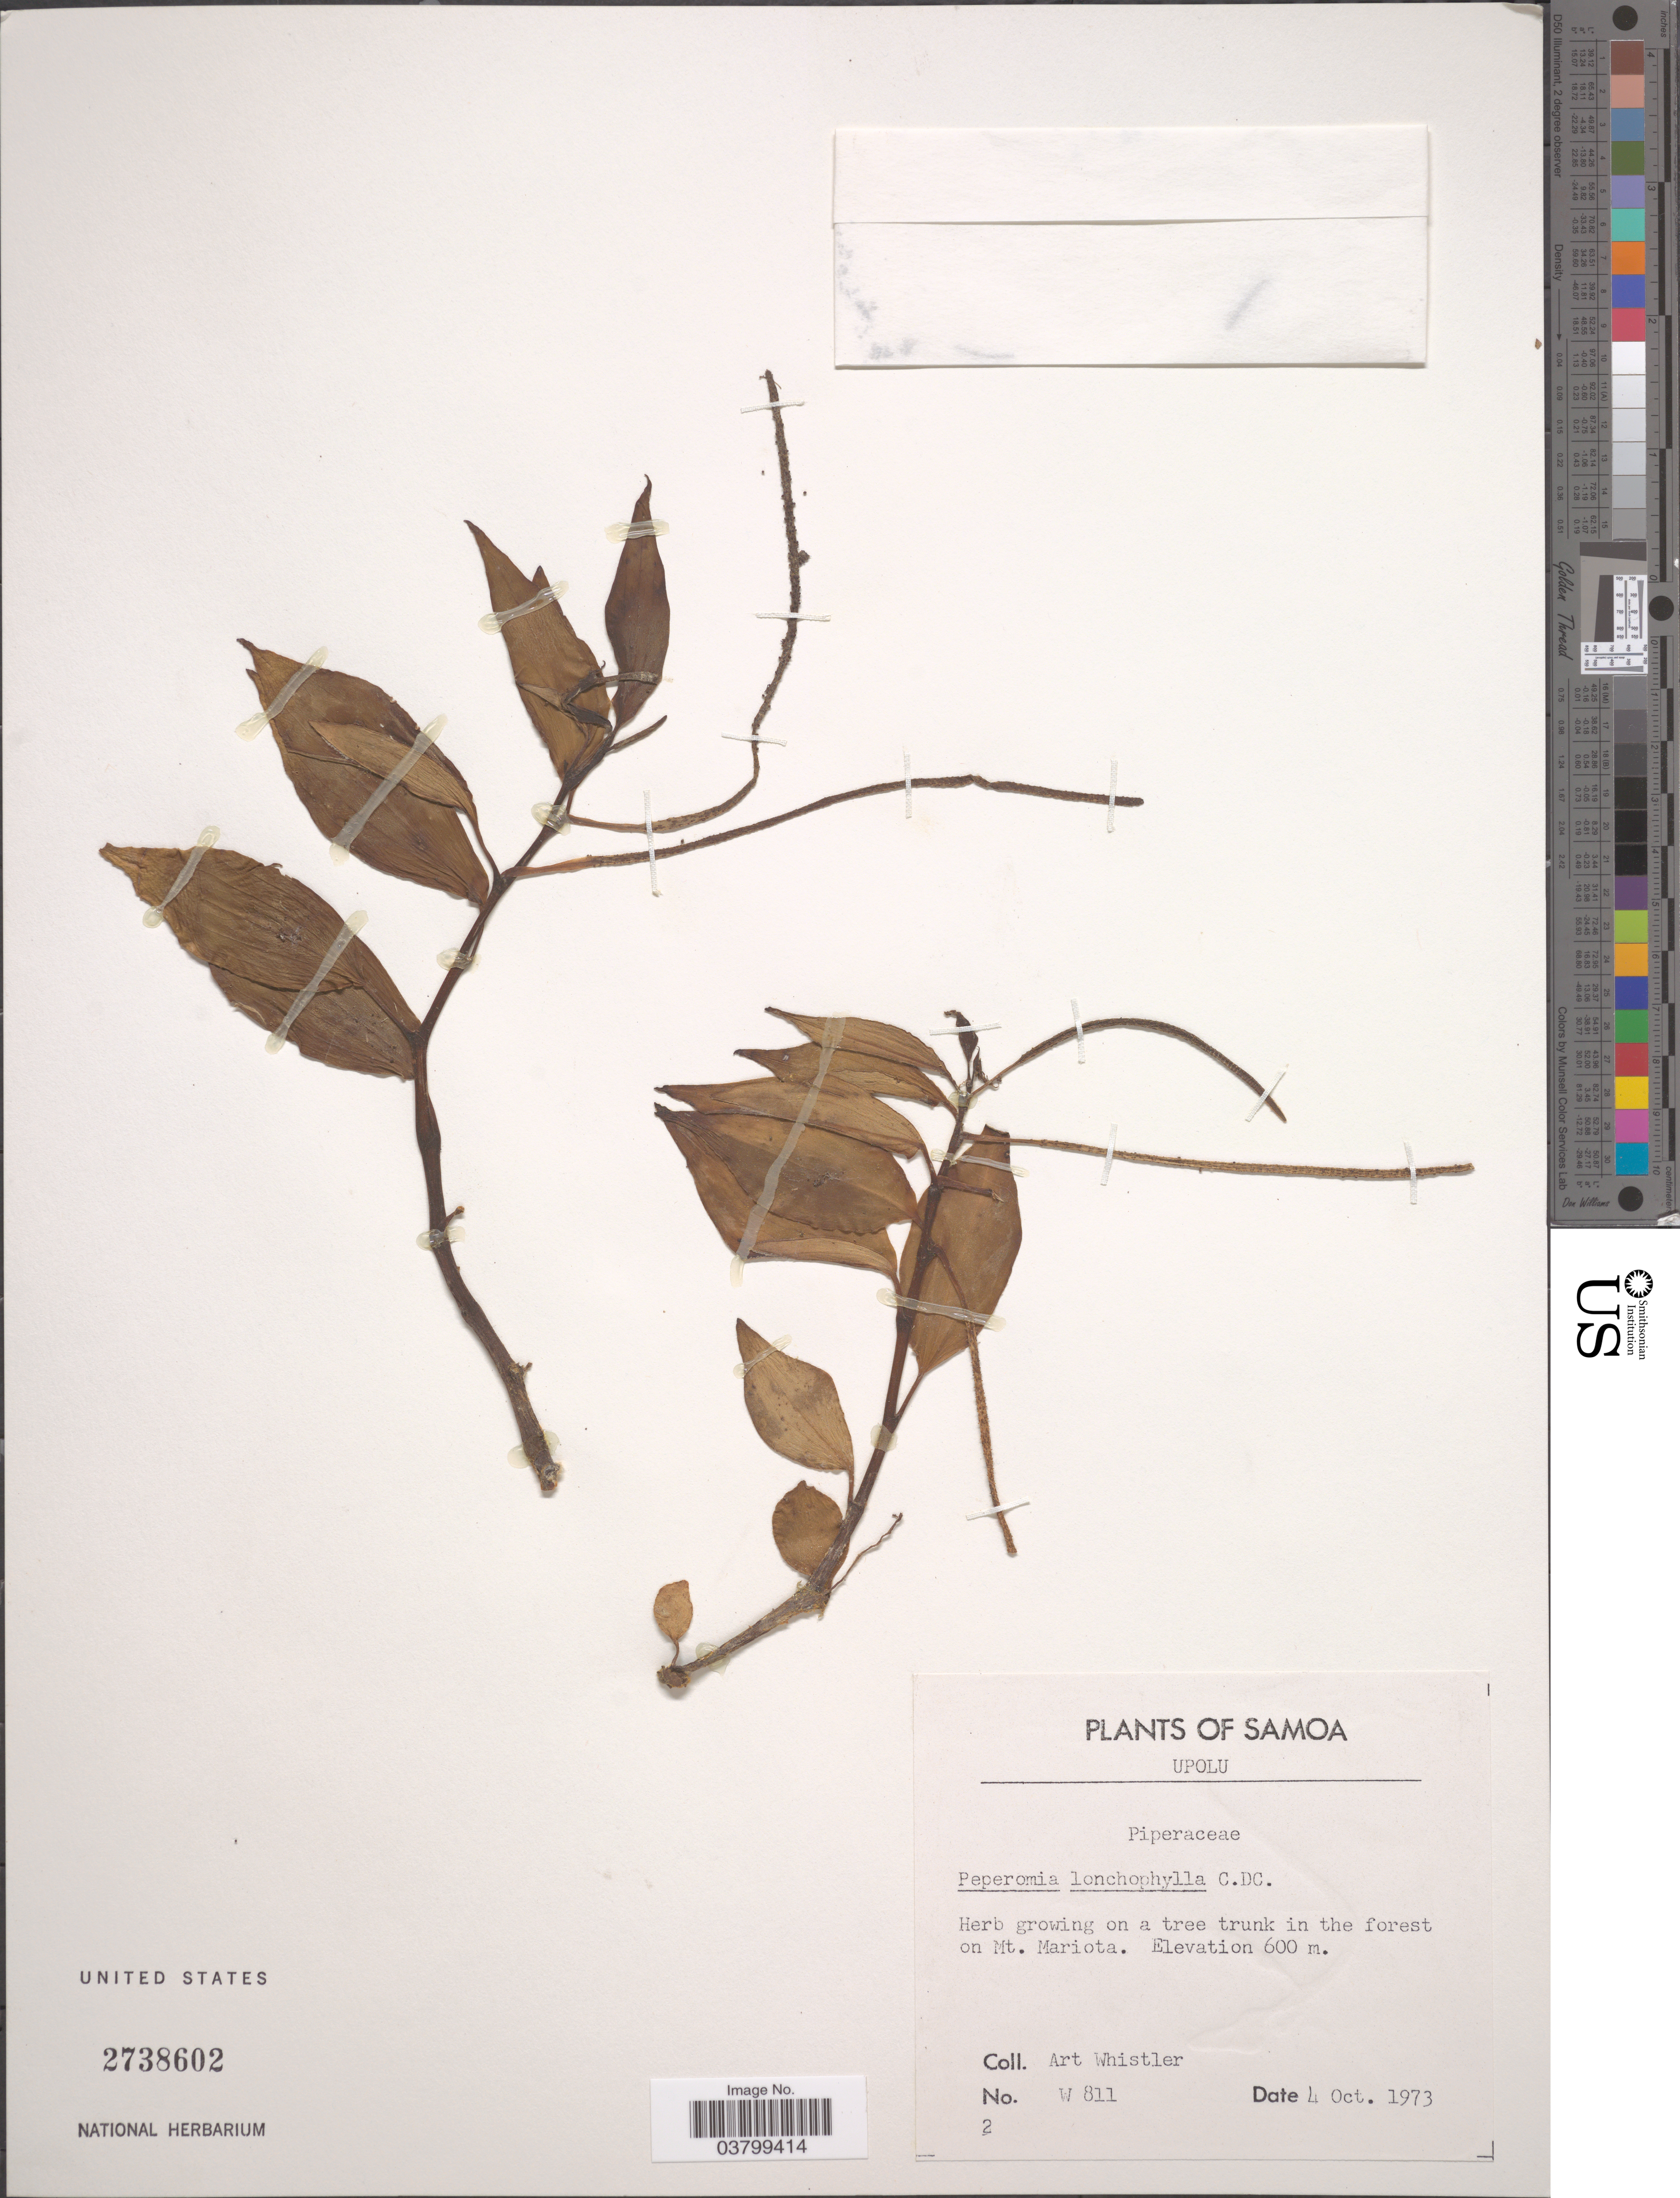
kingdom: Plantae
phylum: Tracheophyta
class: Magnoliopsida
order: Piperales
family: Piperaceae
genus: Peperomia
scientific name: Peperomia lonchophylla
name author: C. DC.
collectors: A. Whistler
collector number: W811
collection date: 1973-10-04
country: Samoa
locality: Samoa. Upolu. In the forest on Mt. Mariota.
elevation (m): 600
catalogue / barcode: US 2738602